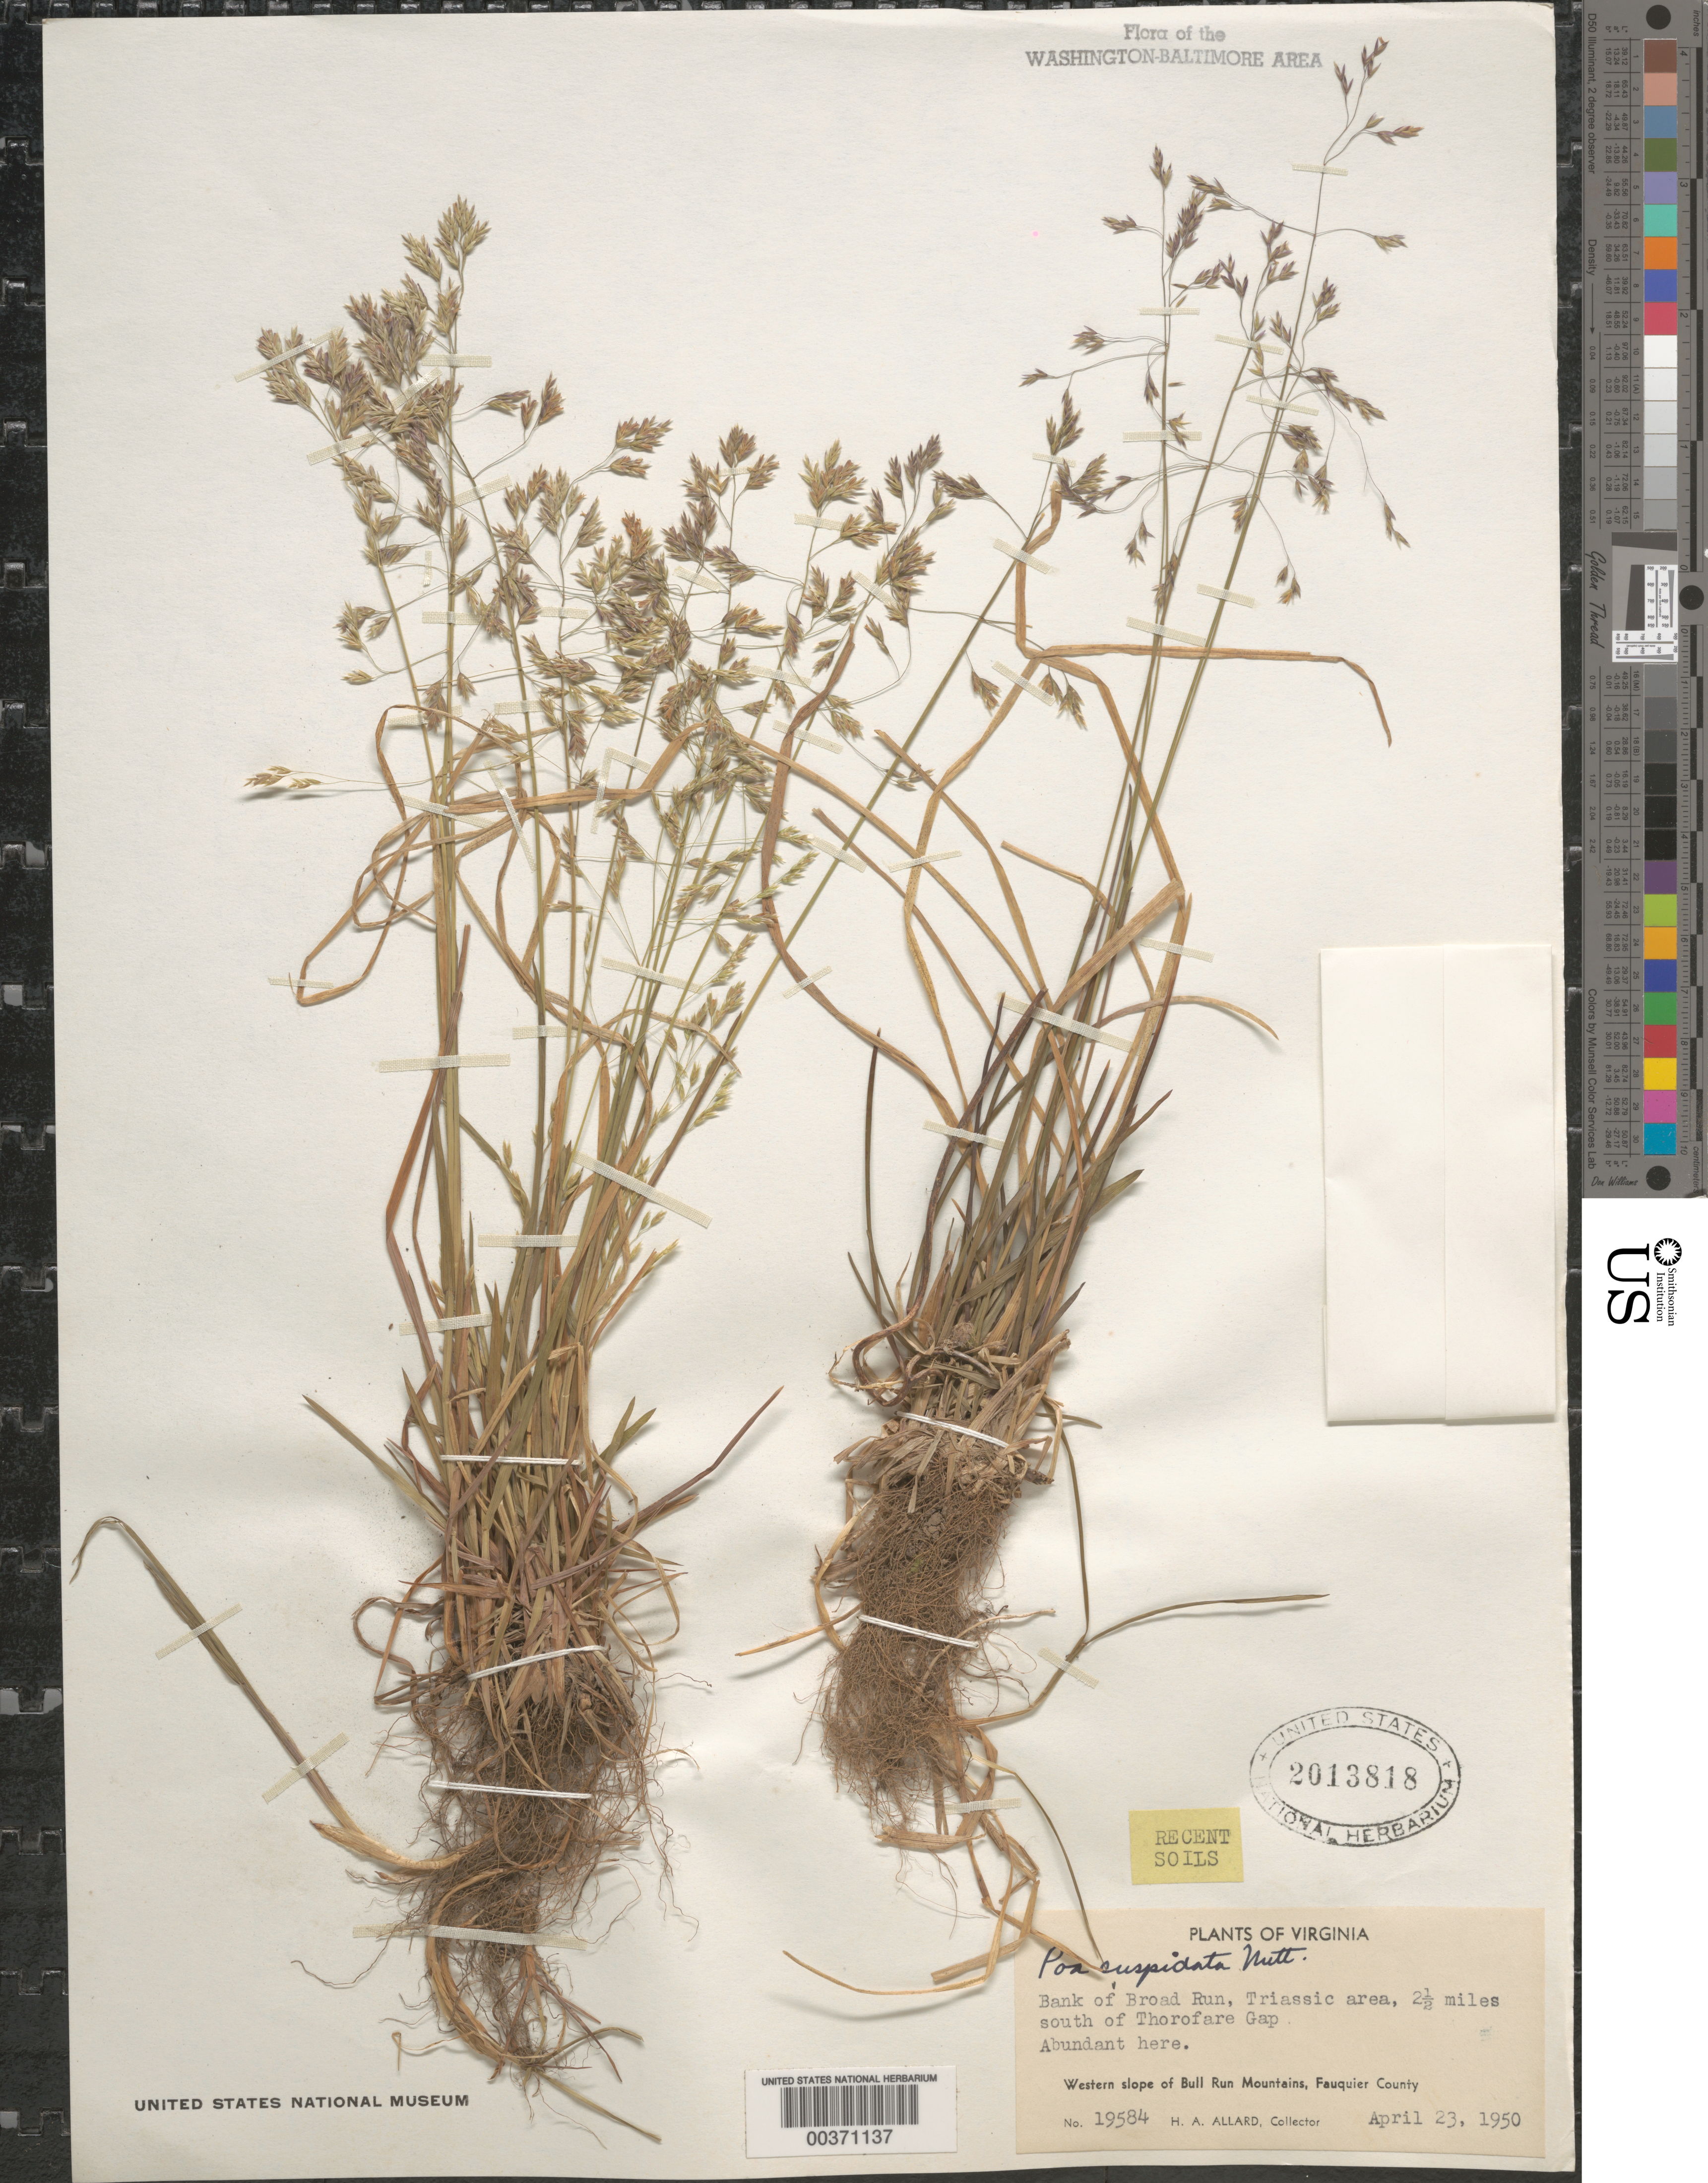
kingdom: Plantae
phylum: Tracheophyta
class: Liliopsida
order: Poales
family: Poaceae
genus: Poa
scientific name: Poa cuspidata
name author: Nutt.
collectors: H. A. Allard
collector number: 19584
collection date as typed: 23 Apr 1950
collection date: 1950-04-23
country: United States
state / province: Virginia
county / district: Fauquier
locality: Broad Run below Thorofare Gap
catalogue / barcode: US 2013818